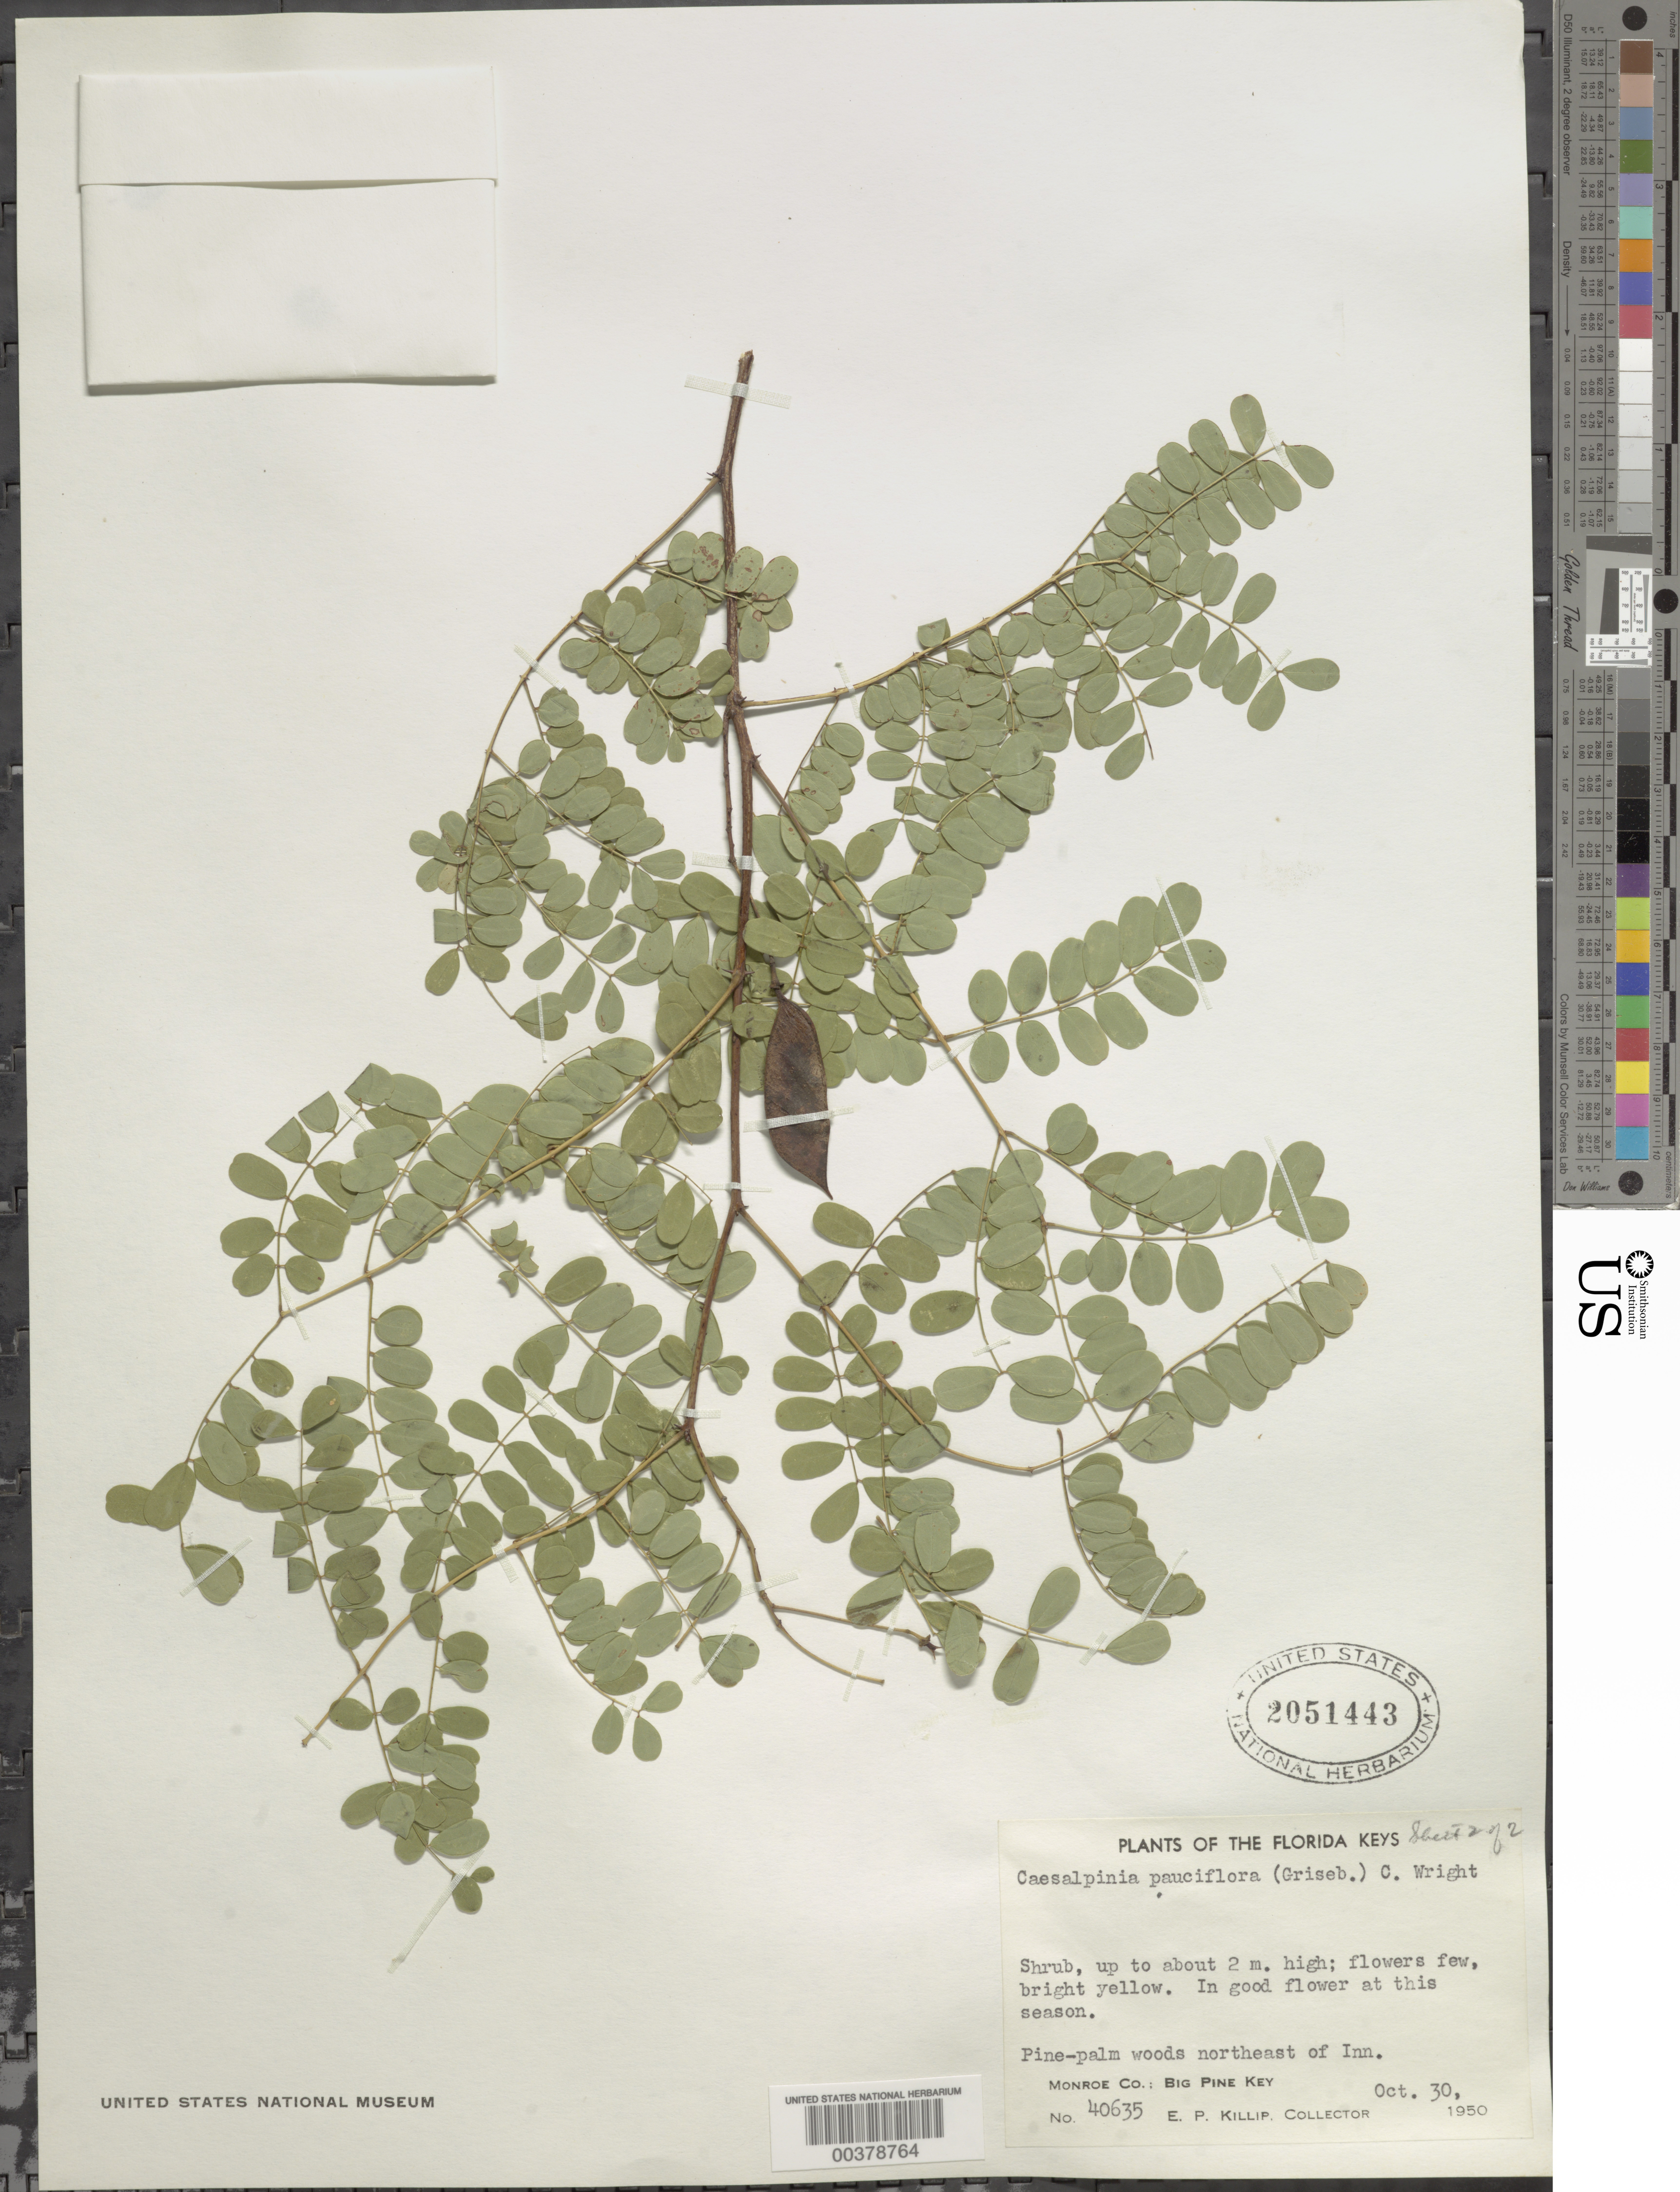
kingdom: Plantae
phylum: Tracheophyta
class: Magnoliopsida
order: Fabales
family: Fabaceae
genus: Denisophytum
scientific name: Denisophytum pauciflorum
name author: (Griseb.) Gagnon & G.P. Lewis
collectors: E. P. Killip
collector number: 40635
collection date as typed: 30 Oct 1950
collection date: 1950-10-30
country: United States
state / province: Florida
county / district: Monroe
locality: Big pine key, ne of inn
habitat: Pine-palm woods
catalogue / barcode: US 2051443